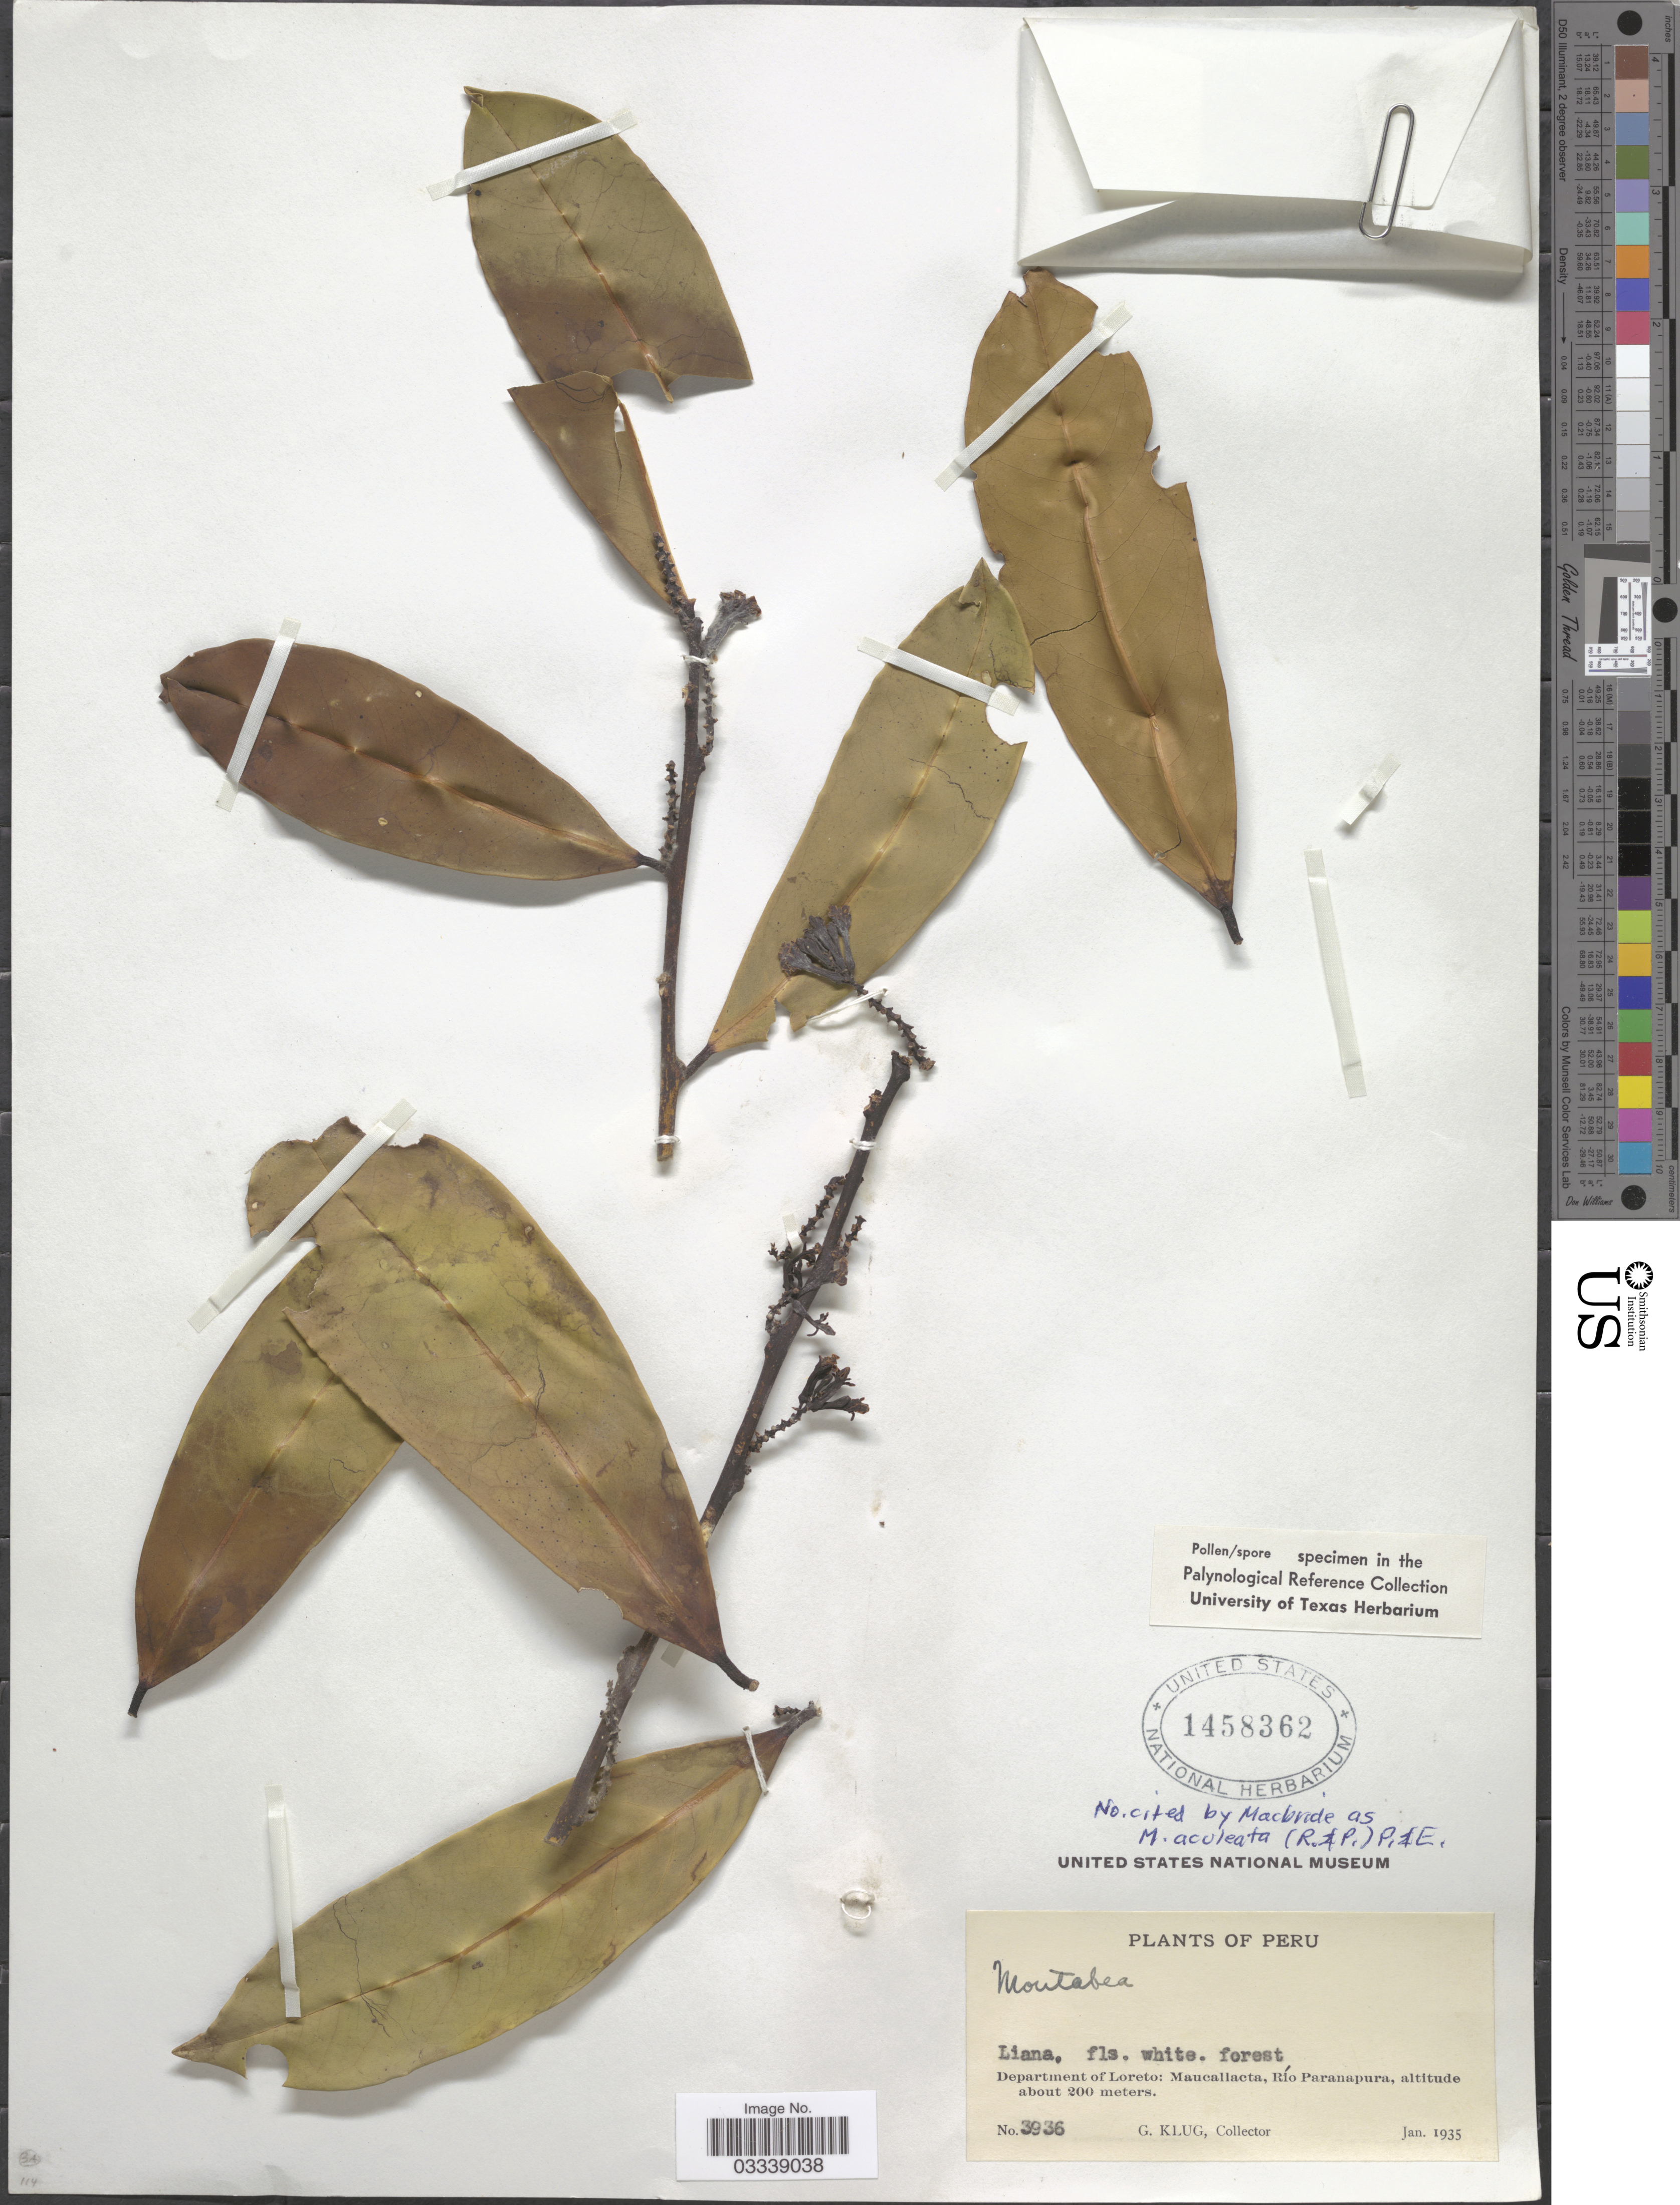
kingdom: Plantae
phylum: Tracheophyta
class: Magnoliopsida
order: Fabales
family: Polygalaceae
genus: Moutabea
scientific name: Moutabea aculeata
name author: Ruiz & Pav.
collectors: G. Klug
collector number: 3936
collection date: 1935-01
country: Peru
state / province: Loreto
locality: Department of Loreto: Maucallacta, Río Paranapura.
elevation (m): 200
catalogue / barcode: US 1458362